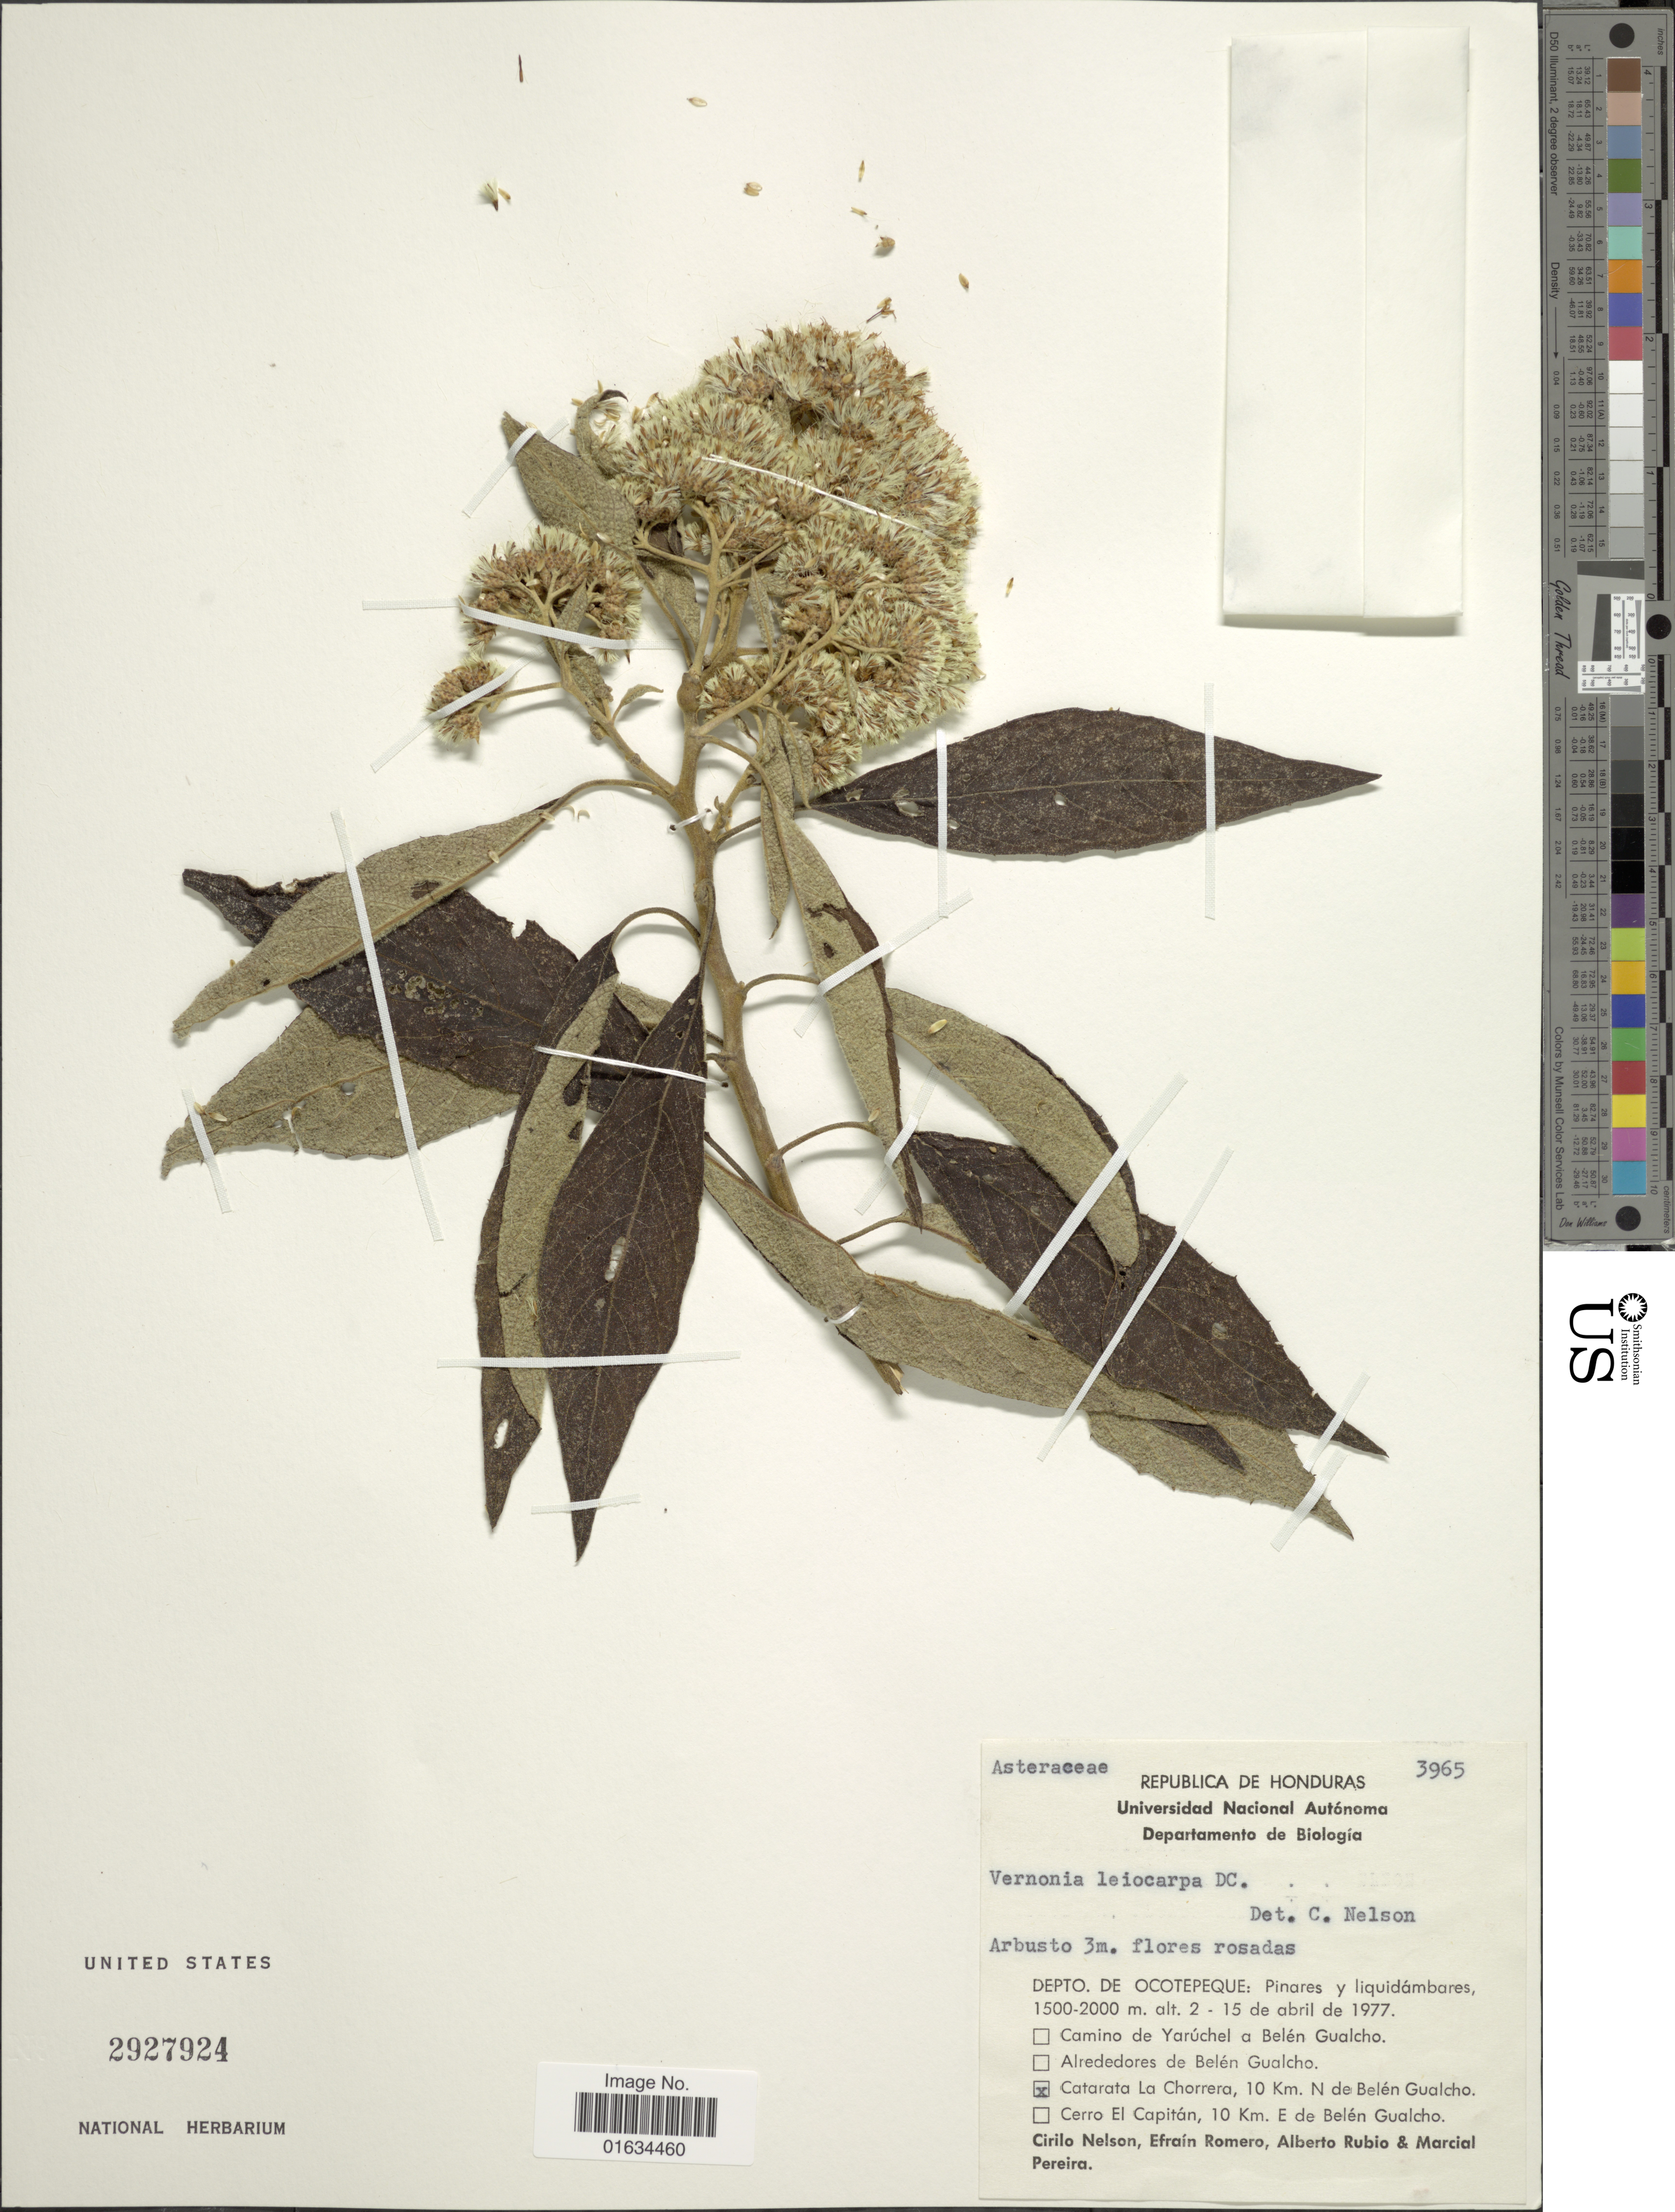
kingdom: Plantae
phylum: Tracheophyta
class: Magnoliopsida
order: Asterales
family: Asteraceae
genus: Eremosis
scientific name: Eremosis leiocarpa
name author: (DC.) Gleason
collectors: C. H. Nelson, E. Romero, A. Rubio & M. Pereira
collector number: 3965?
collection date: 1977-04-02/1977-04-15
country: Honduras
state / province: Ocotepeque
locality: Depto de Ocotepeque: Catarata La Chorrera, 10 km N de Belen Gualcho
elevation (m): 1500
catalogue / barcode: US 2927924